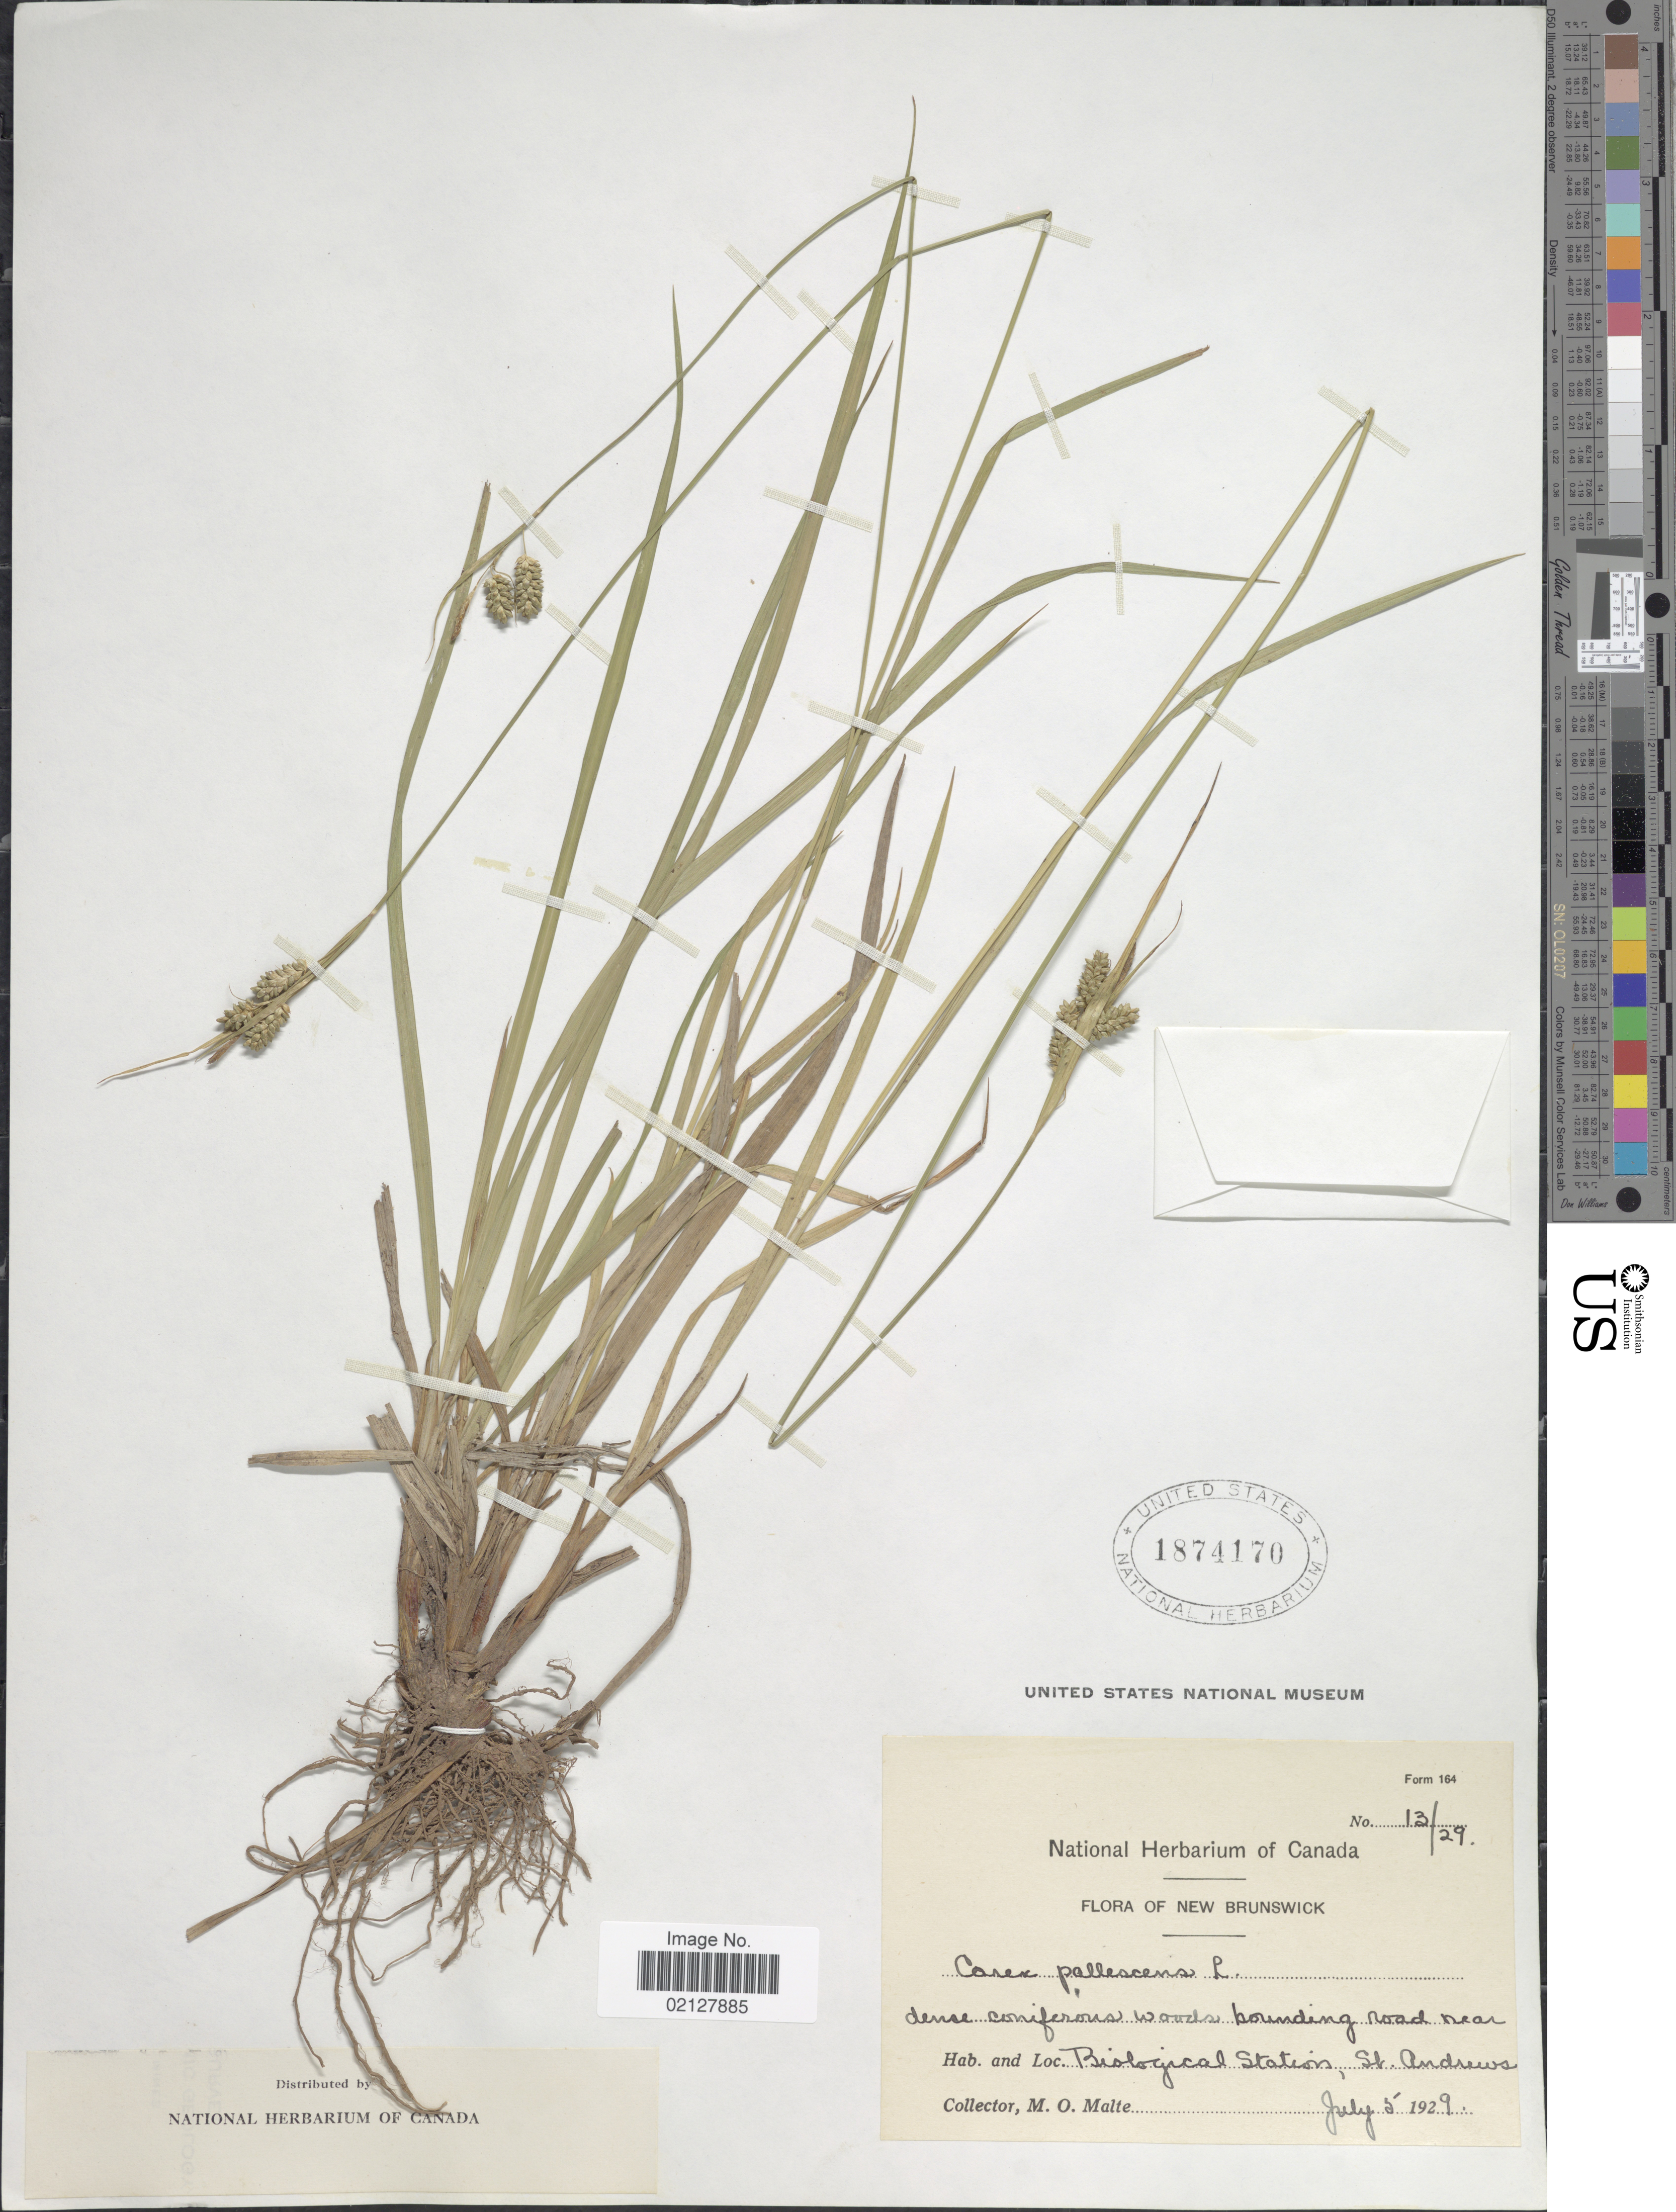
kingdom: Plantae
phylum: Tracheophyta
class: Liliopsida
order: Poales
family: Cyperaceae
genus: Carex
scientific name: Carex pallescens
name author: L.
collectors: M. O. Malte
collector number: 13/29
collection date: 1929-07-05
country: Canada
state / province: New Brunswick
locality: Road near Biological Station, St. Andrews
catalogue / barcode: US 1874170